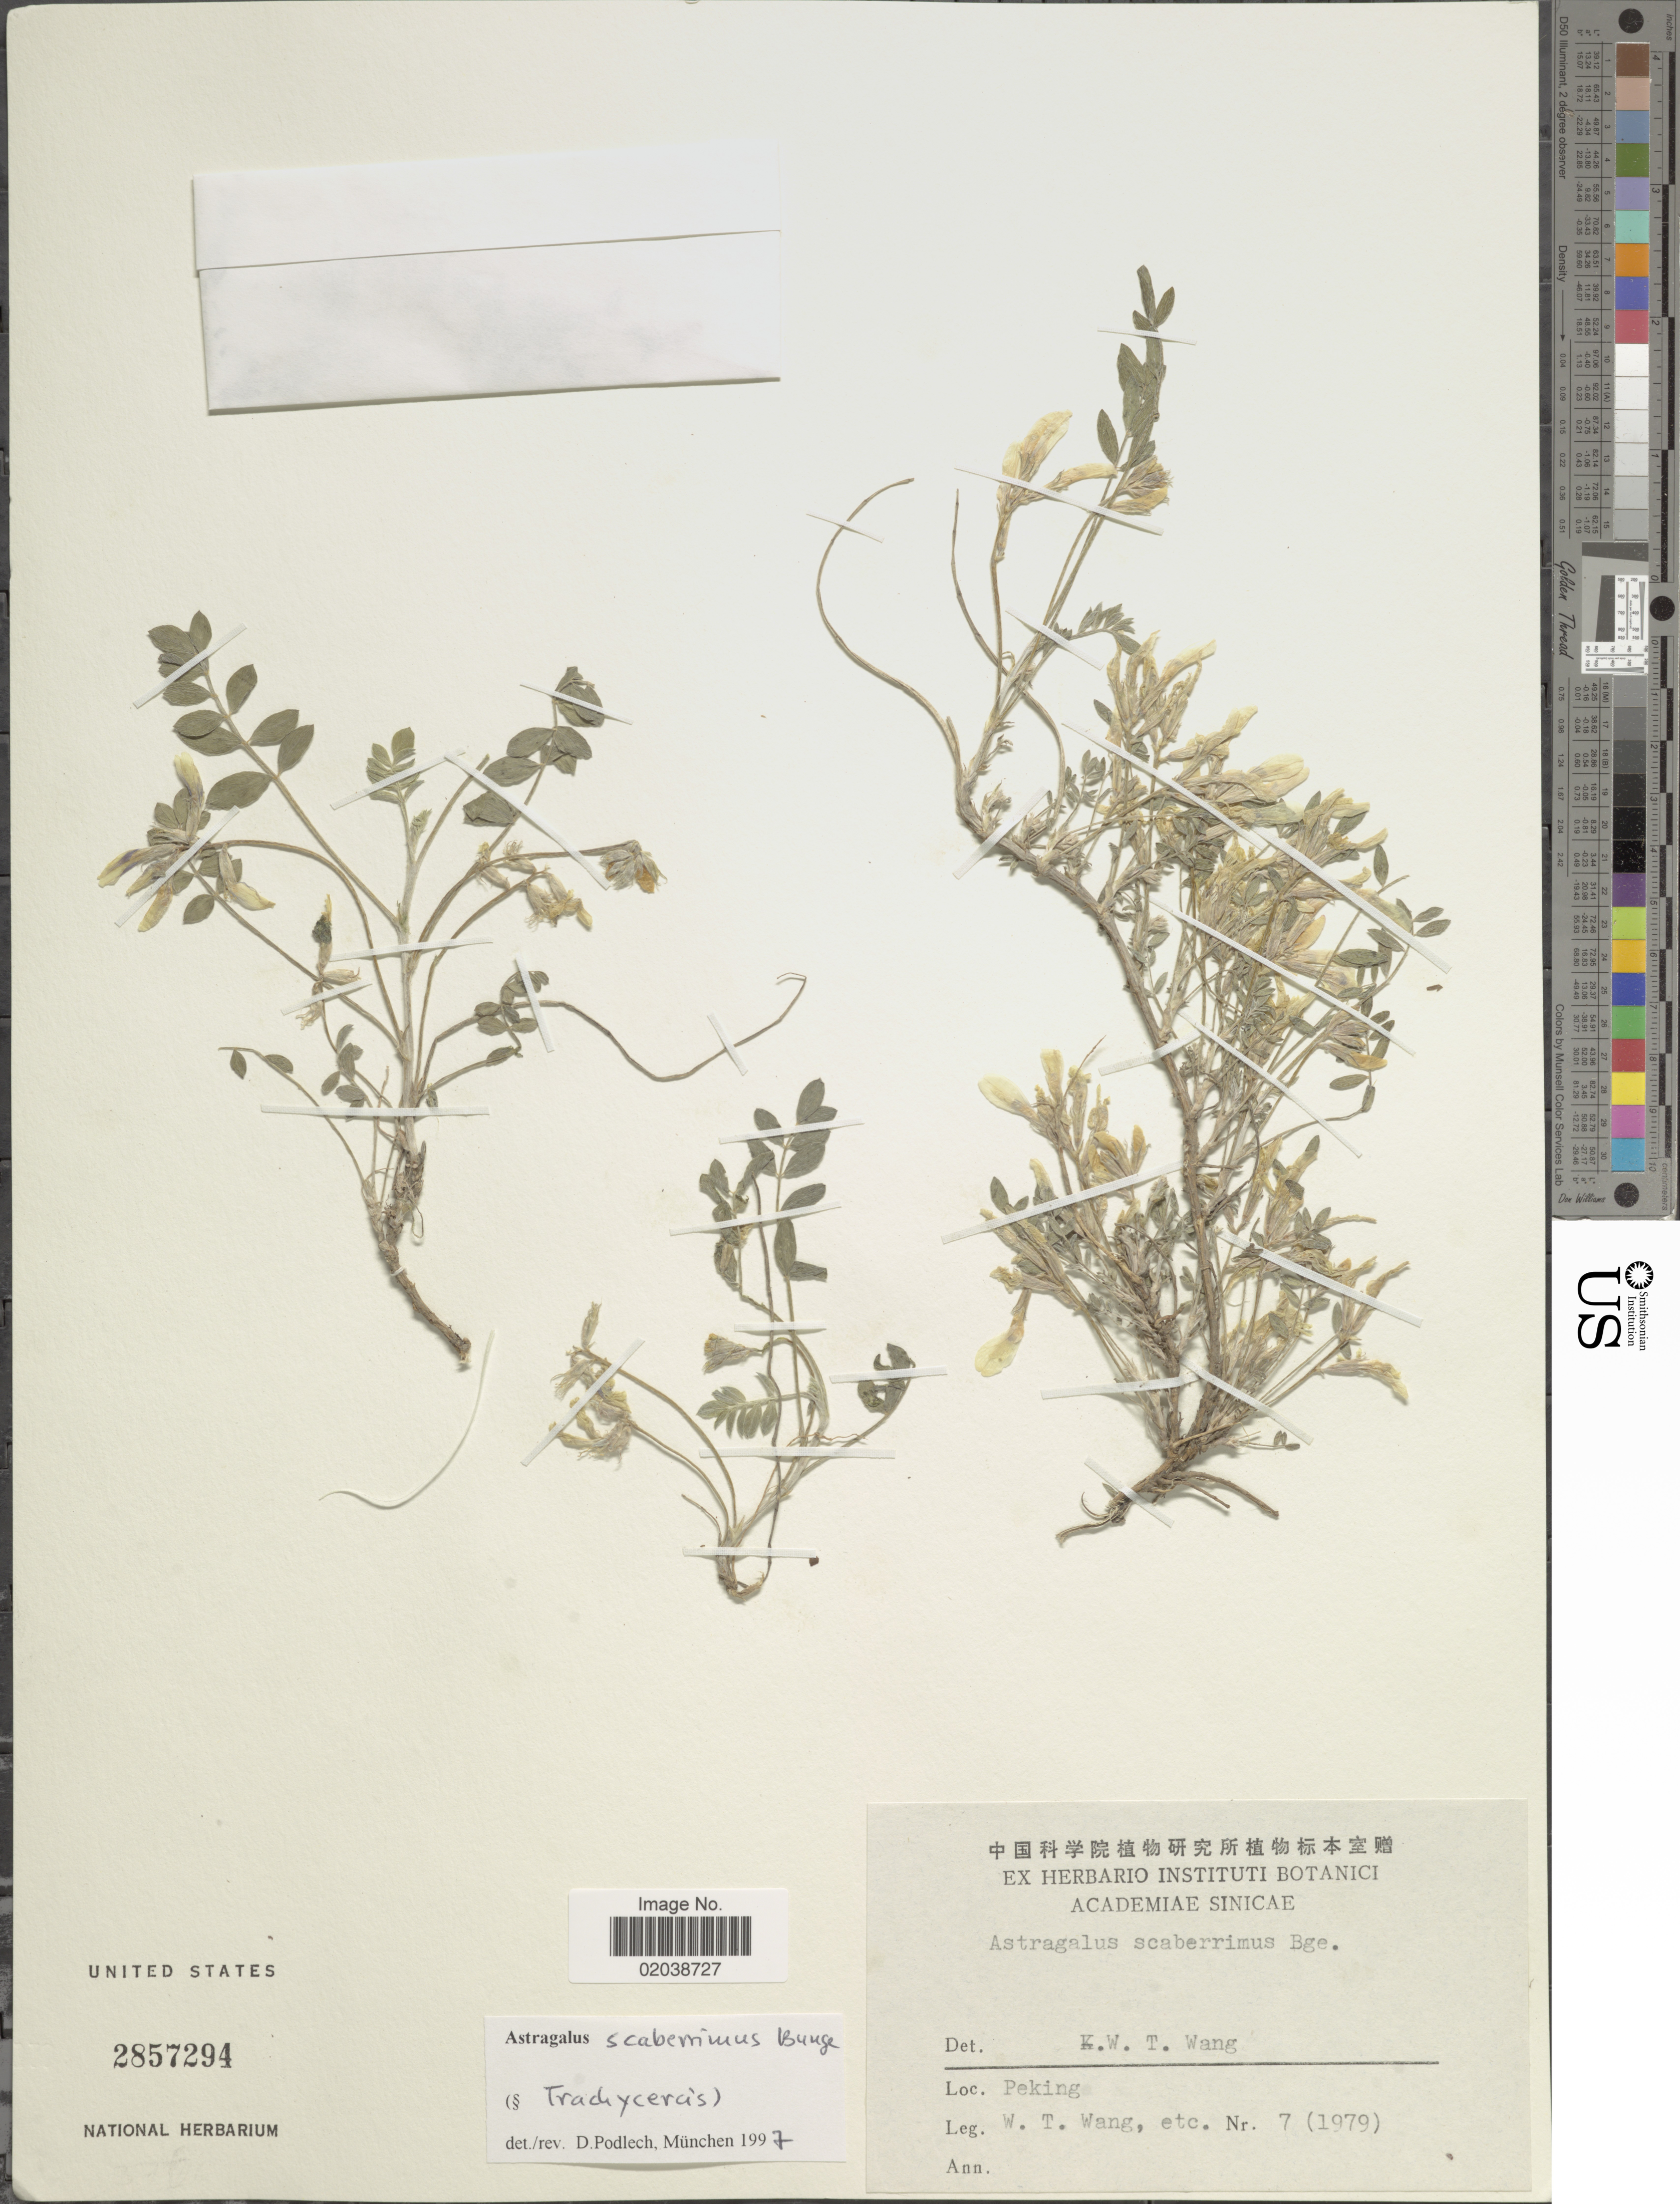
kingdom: Plantae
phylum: Tracheophyta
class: Magnoliopsida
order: Fabales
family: Fabaceae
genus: Astragalus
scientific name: Astragalus scaberrimus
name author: Bunge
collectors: W. T. Wang & et al.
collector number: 7 (1979)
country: China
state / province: Beijing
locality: Peking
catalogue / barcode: US 2857294